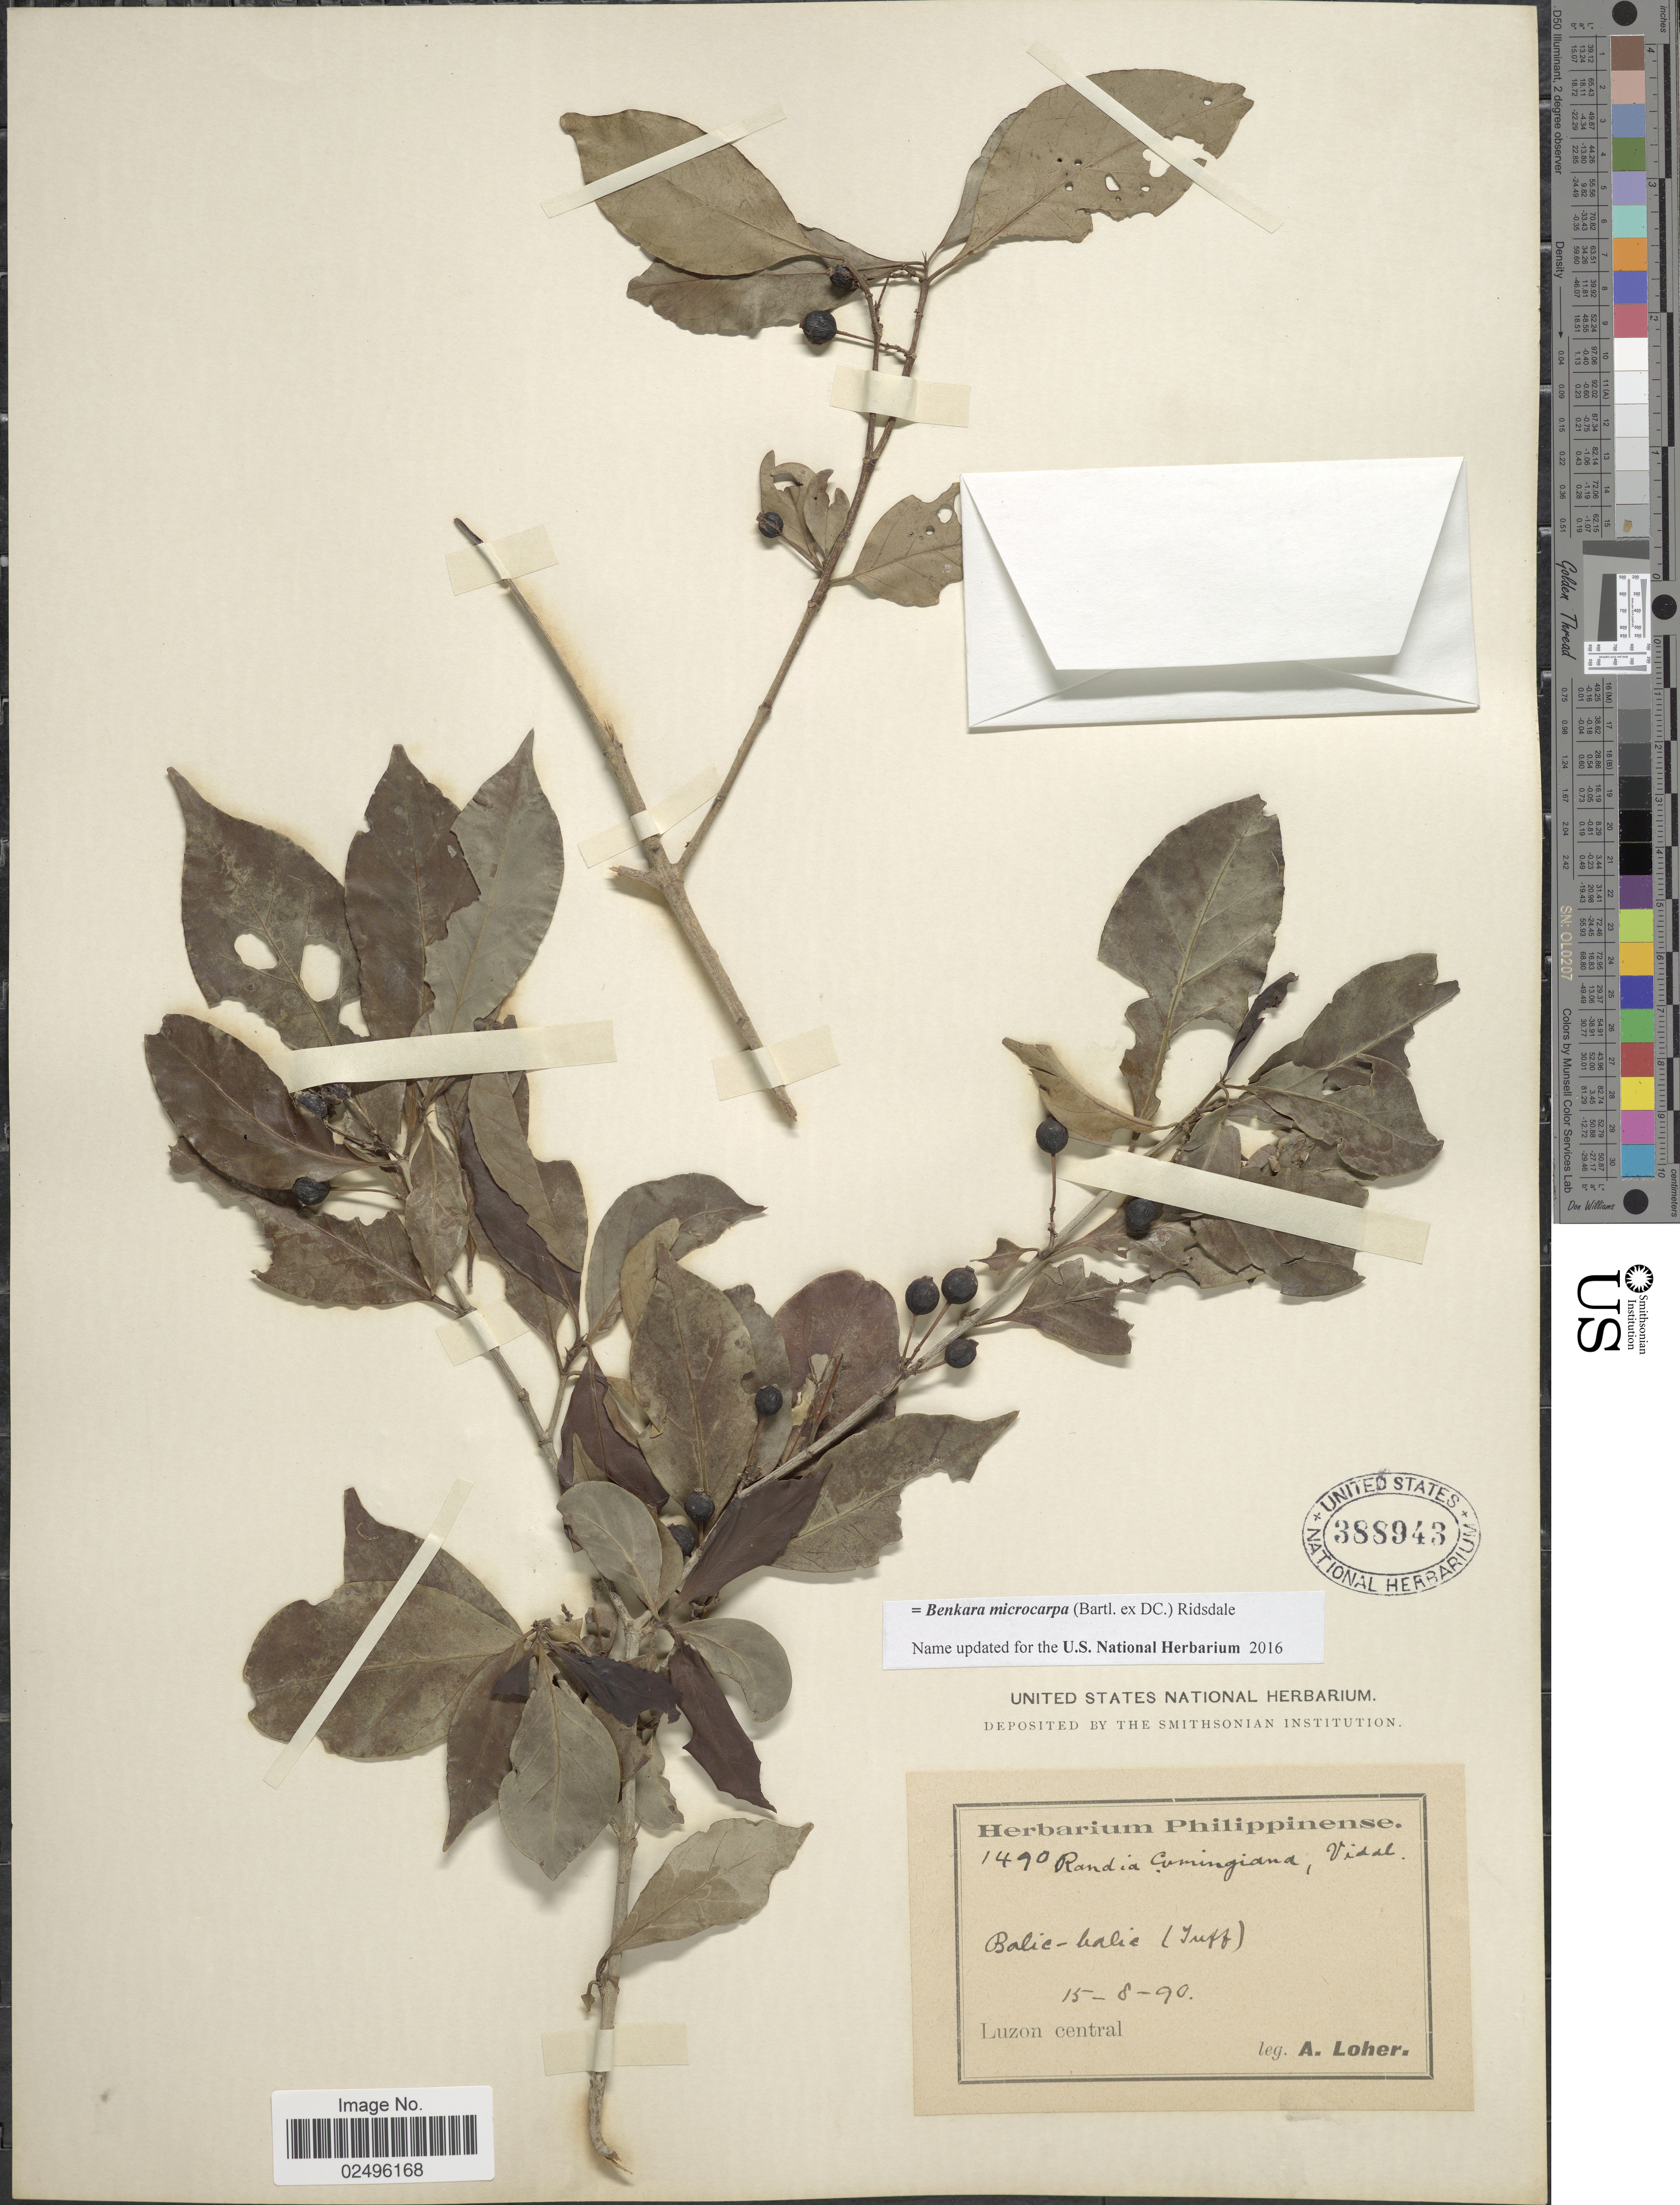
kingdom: Plantae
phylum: Tracheophyta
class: Magnoliopsida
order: Gentianales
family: Rubiaceae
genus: Fagerlindia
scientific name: Fagerlindia microcarpa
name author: (Bartl. ex DC.) Ridsdale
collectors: A. Loher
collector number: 1490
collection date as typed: Transcribed d/m/y: 15/8/90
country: Philippines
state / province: National Capital Region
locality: Balic-balic (Tuff) Luzon central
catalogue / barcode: US 388943